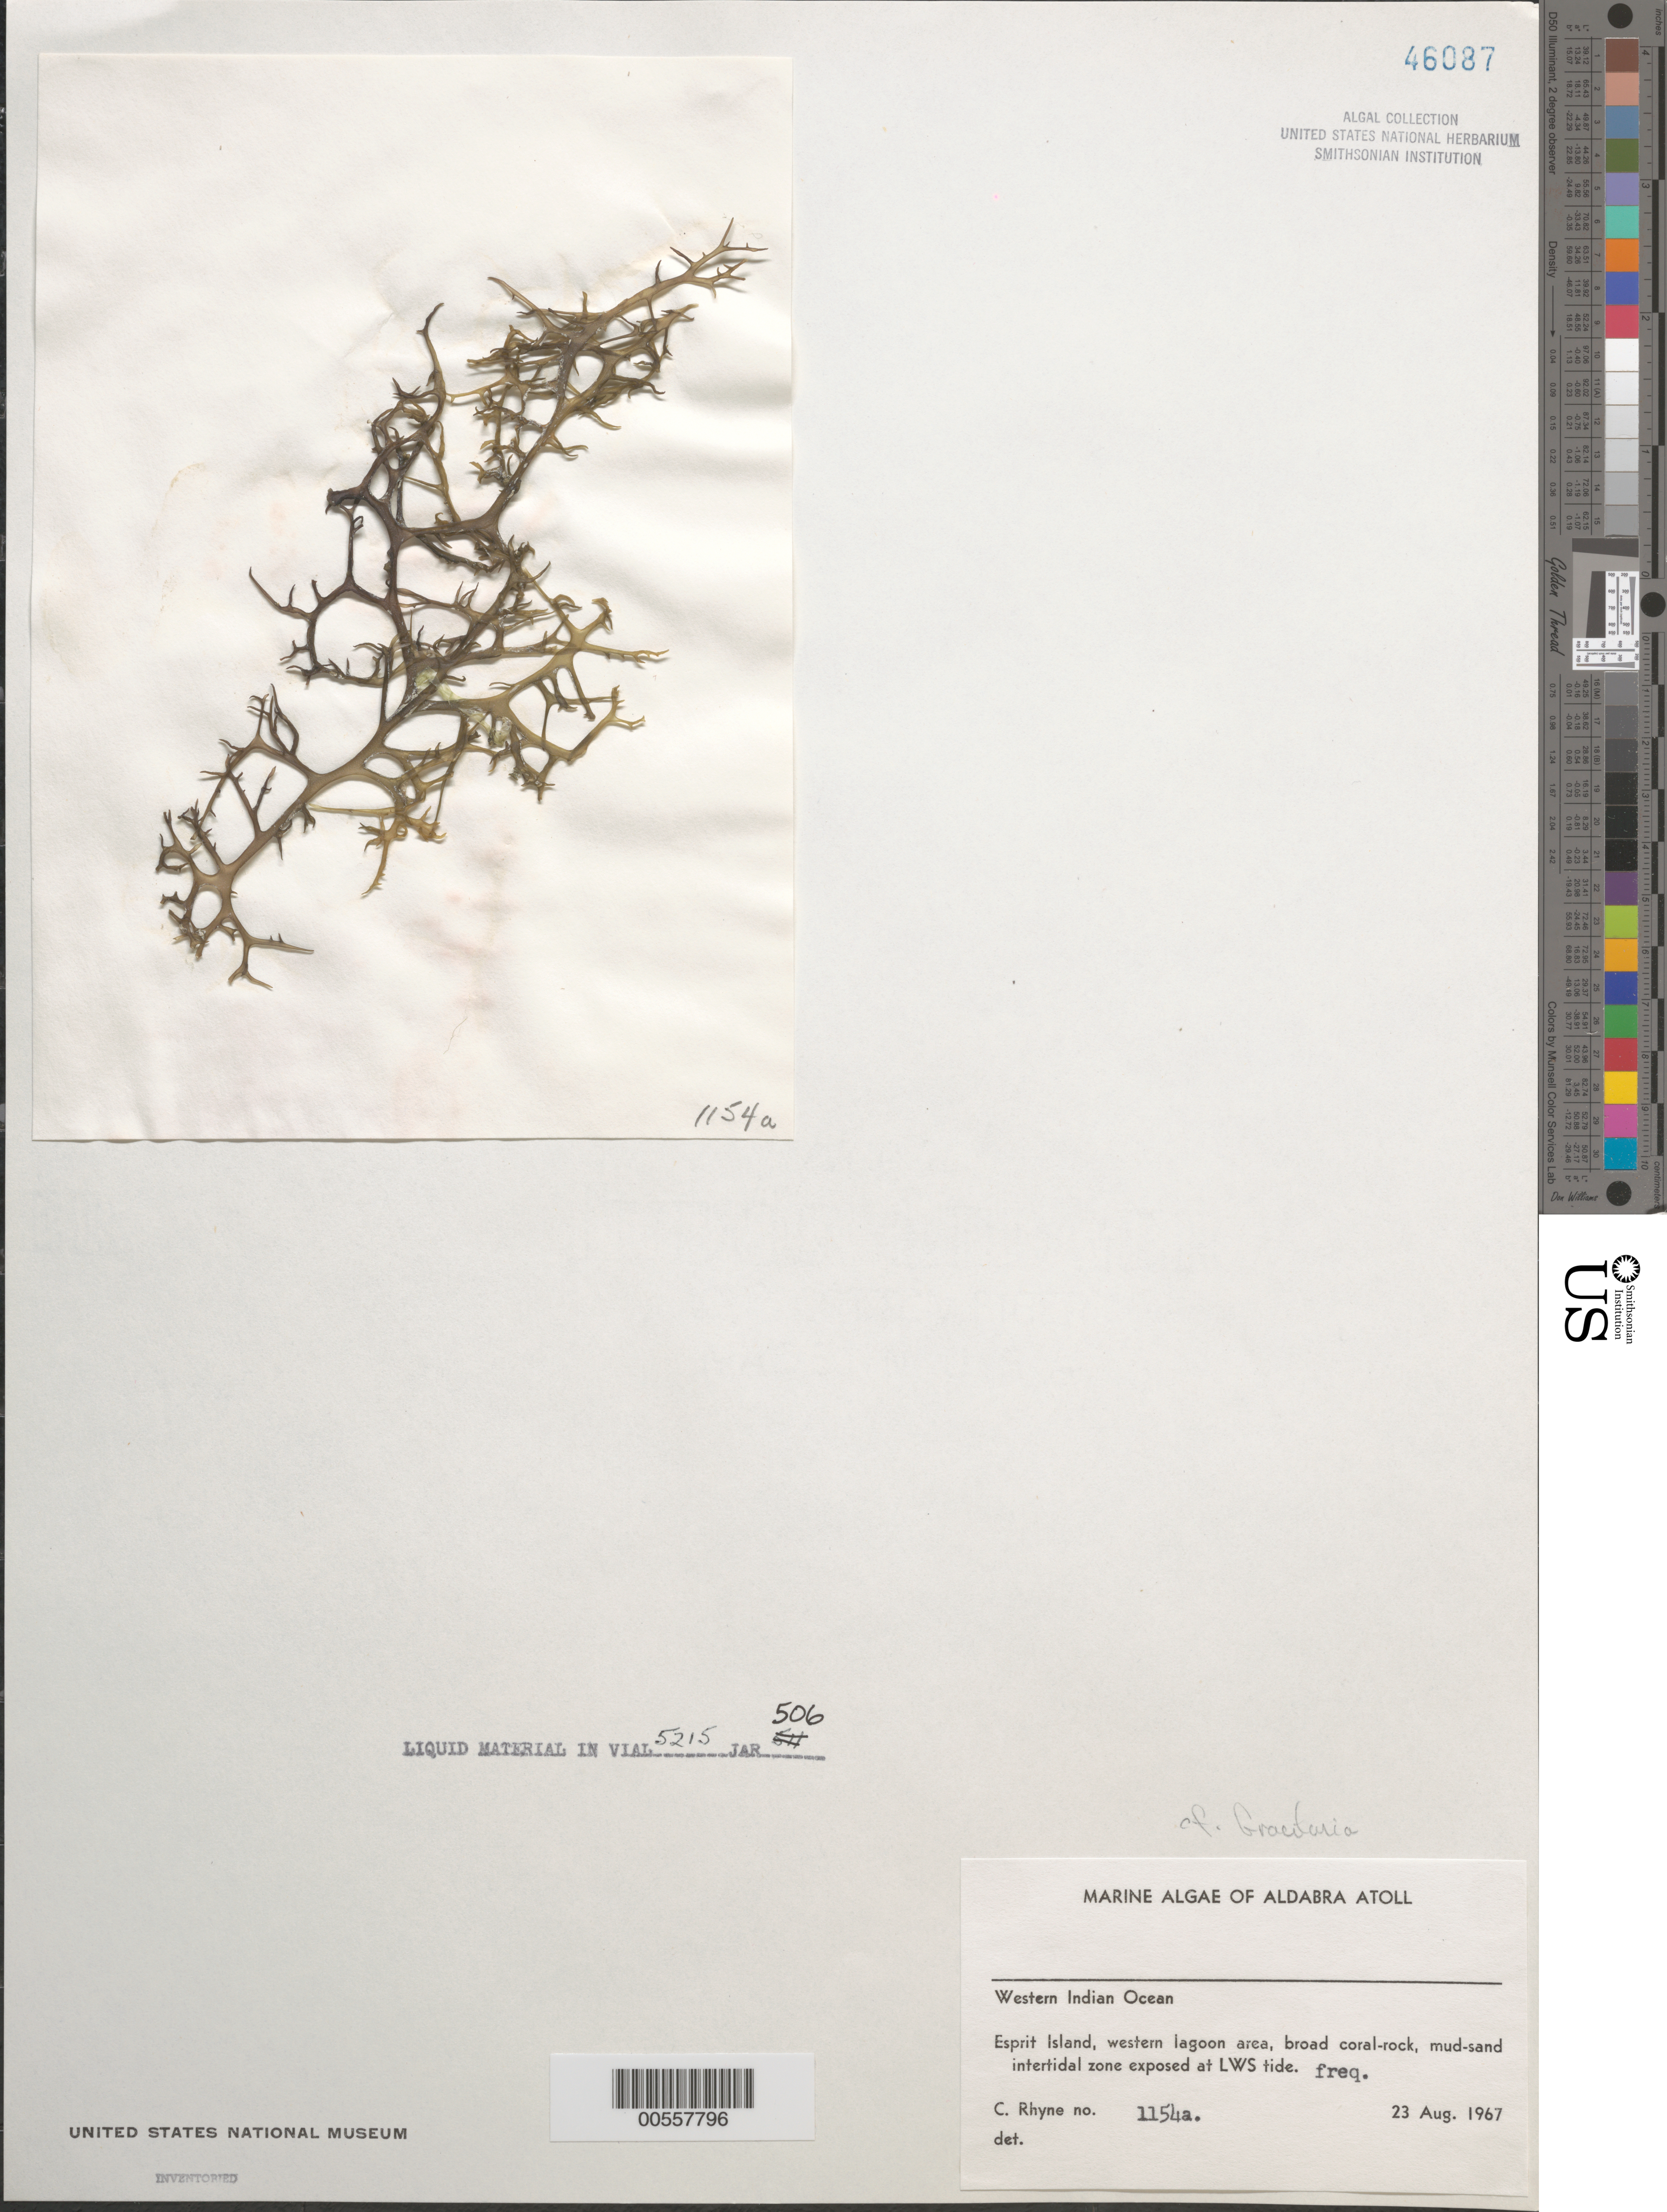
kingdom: Plantae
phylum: Rhodophyta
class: Florideophyceae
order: Gracilariales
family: Gracilariaceae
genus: Gracilaria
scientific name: Gracilaria sp.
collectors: C. Rhyne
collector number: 1154a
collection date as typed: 23 Aug 1967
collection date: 1967-08-23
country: Seychelles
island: Aldabra Atoll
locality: Ile Esprit, Western lagoon area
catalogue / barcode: US 46087